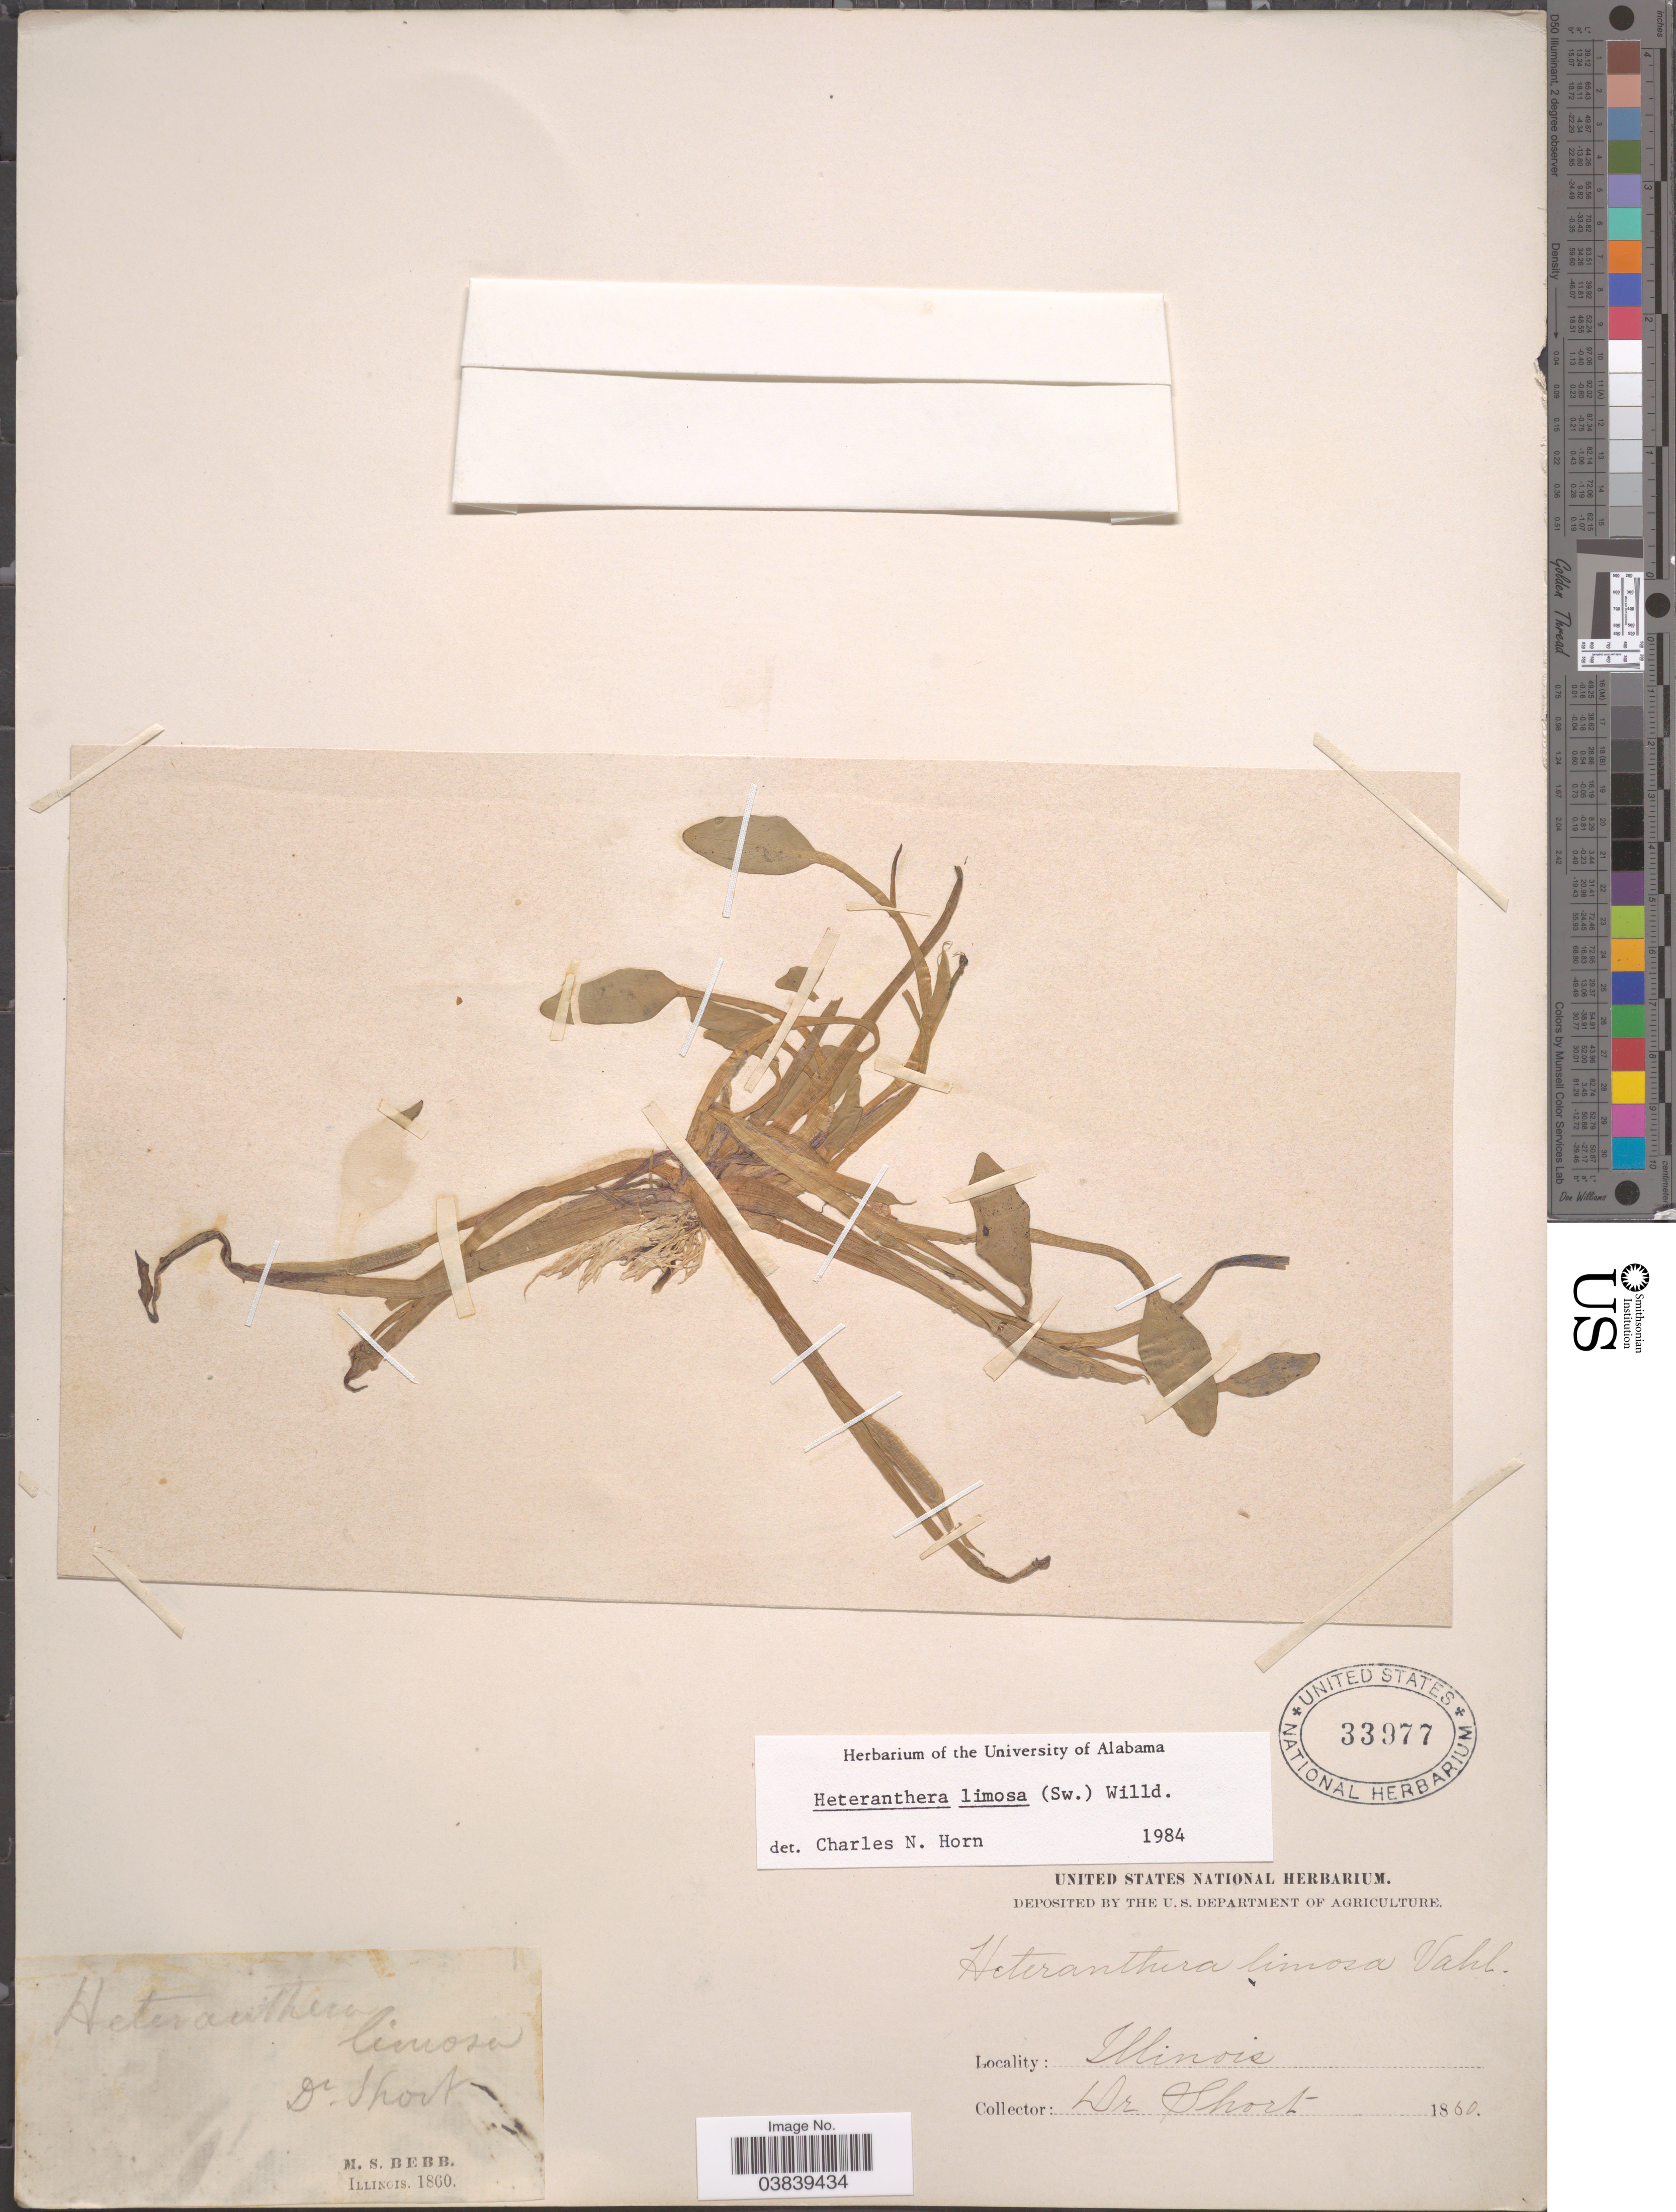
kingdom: Plantae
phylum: Tracheophyta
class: Liliopsida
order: Commelinales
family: Pontederiaceae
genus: Heteranthera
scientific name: Heteranthera limosa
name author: (Sw.) Willd.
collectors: Short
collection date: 1860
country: United States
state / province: Illinois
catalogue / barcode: US 33977